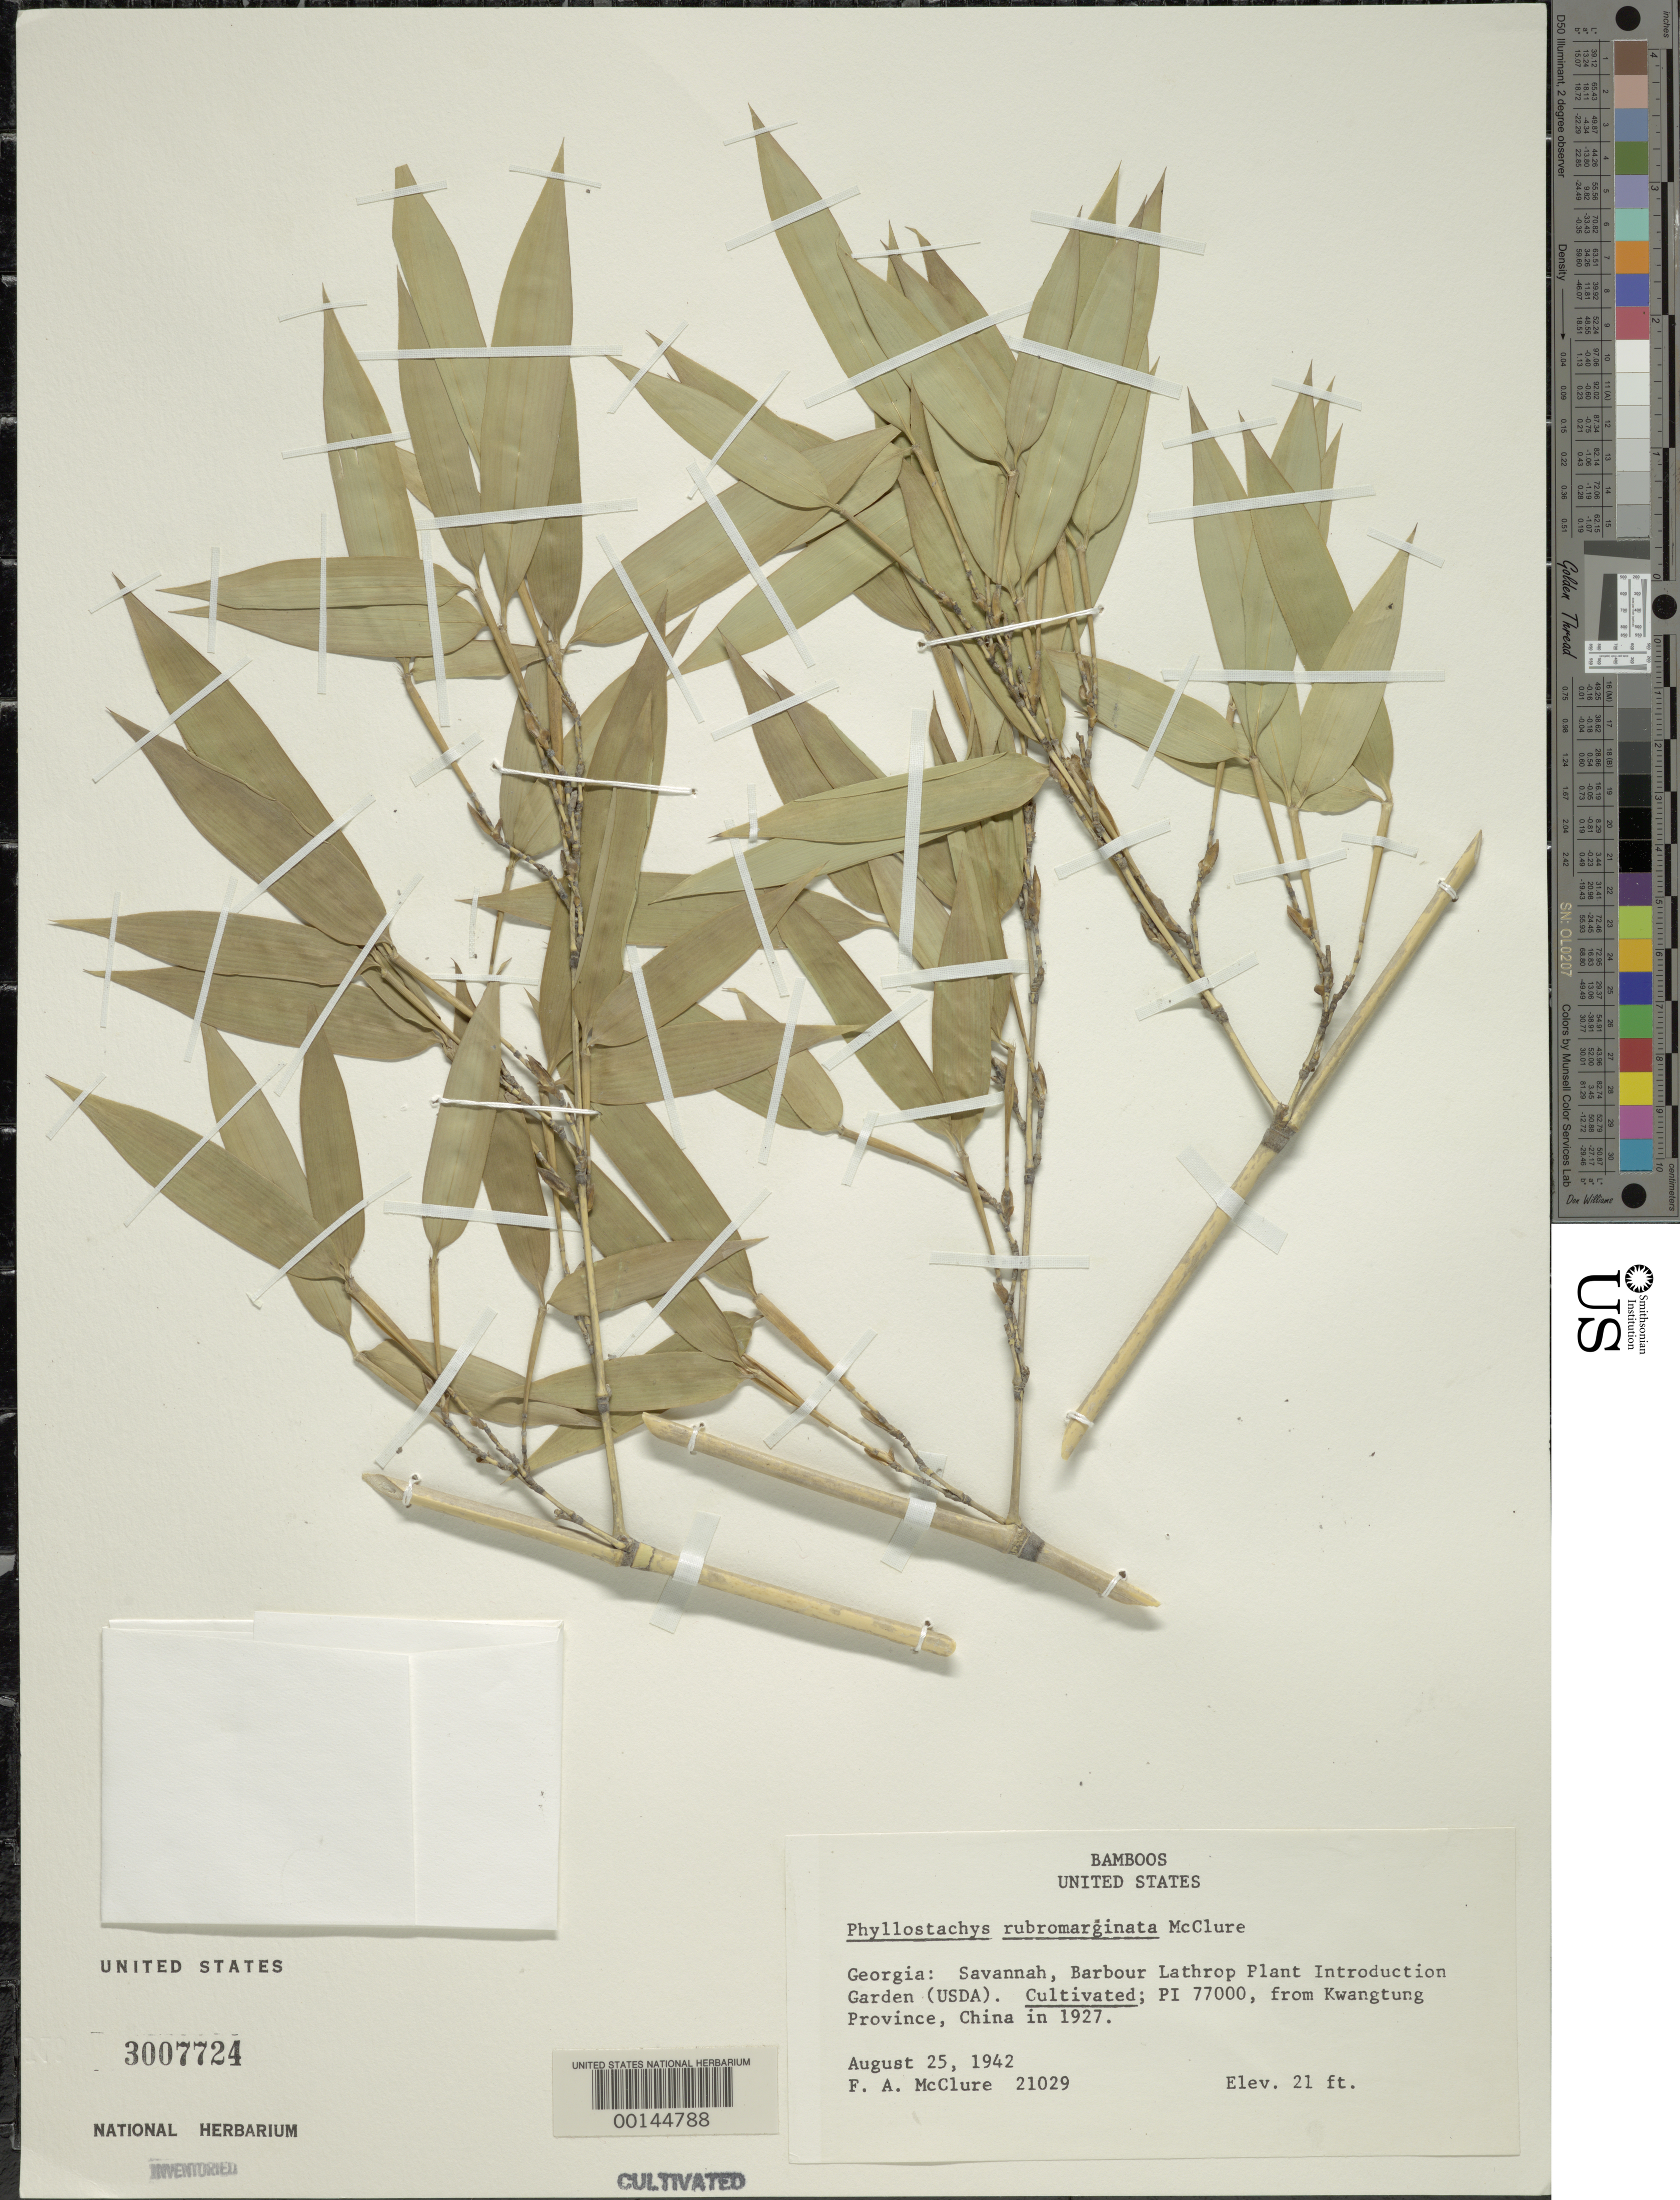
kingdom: Plantae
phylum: Tracheophyta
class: Liliopsida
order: Poales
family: Poaceae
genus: Phyllostachys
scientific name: Phyllostachys rubromarginata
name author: McClure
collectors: F. A. McClure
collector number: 21029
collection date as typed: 25 Aug 1942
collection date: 1942-08-25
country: United States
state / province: Georgia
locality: Savannah, barbour lathrop p.i. garden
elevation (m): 6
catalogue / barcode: US 3007724